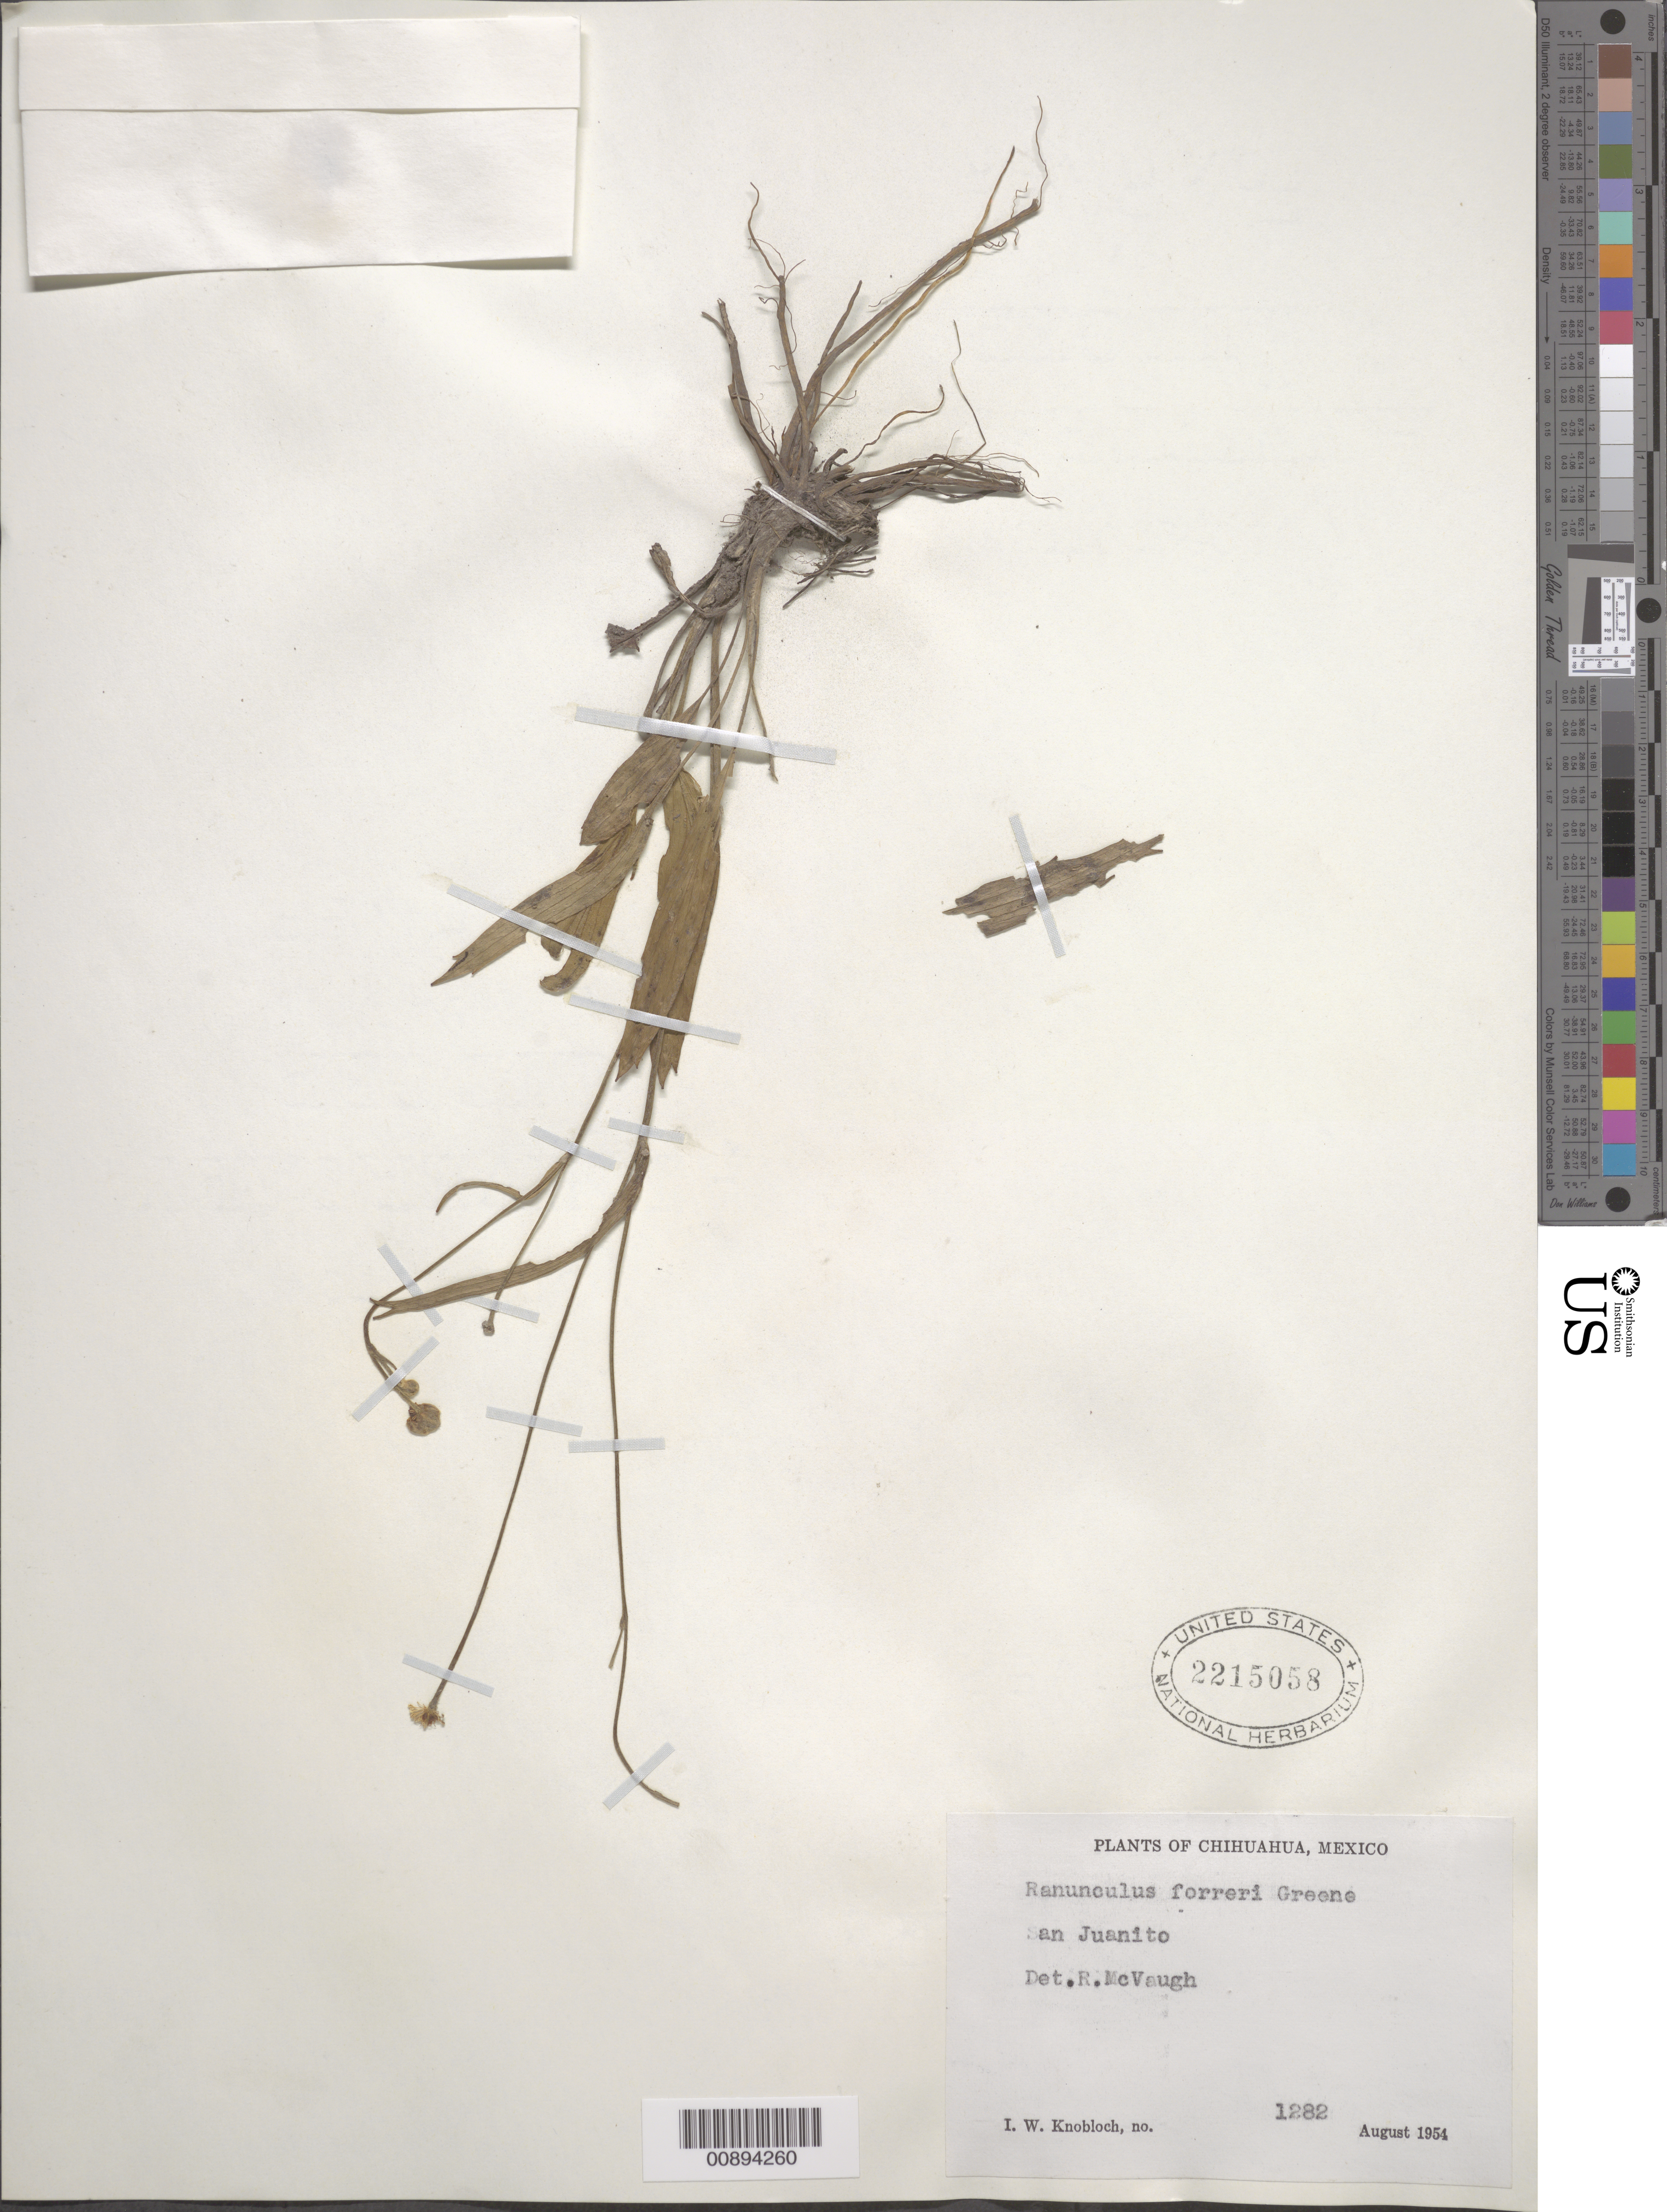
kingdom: Plantae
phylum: Tracheophyta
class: Magnoliopsida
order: Ranunculales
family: Ranunculaceae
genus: Ranunculus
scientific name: Ranunculus forreri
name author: Greene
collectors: I. W. Knobloch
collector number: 1282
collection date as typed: Aug 1954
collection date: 1954-08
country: Mexico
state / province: Chihuahua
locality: San Juanito, Chihuahua.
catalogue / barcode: US 2215058